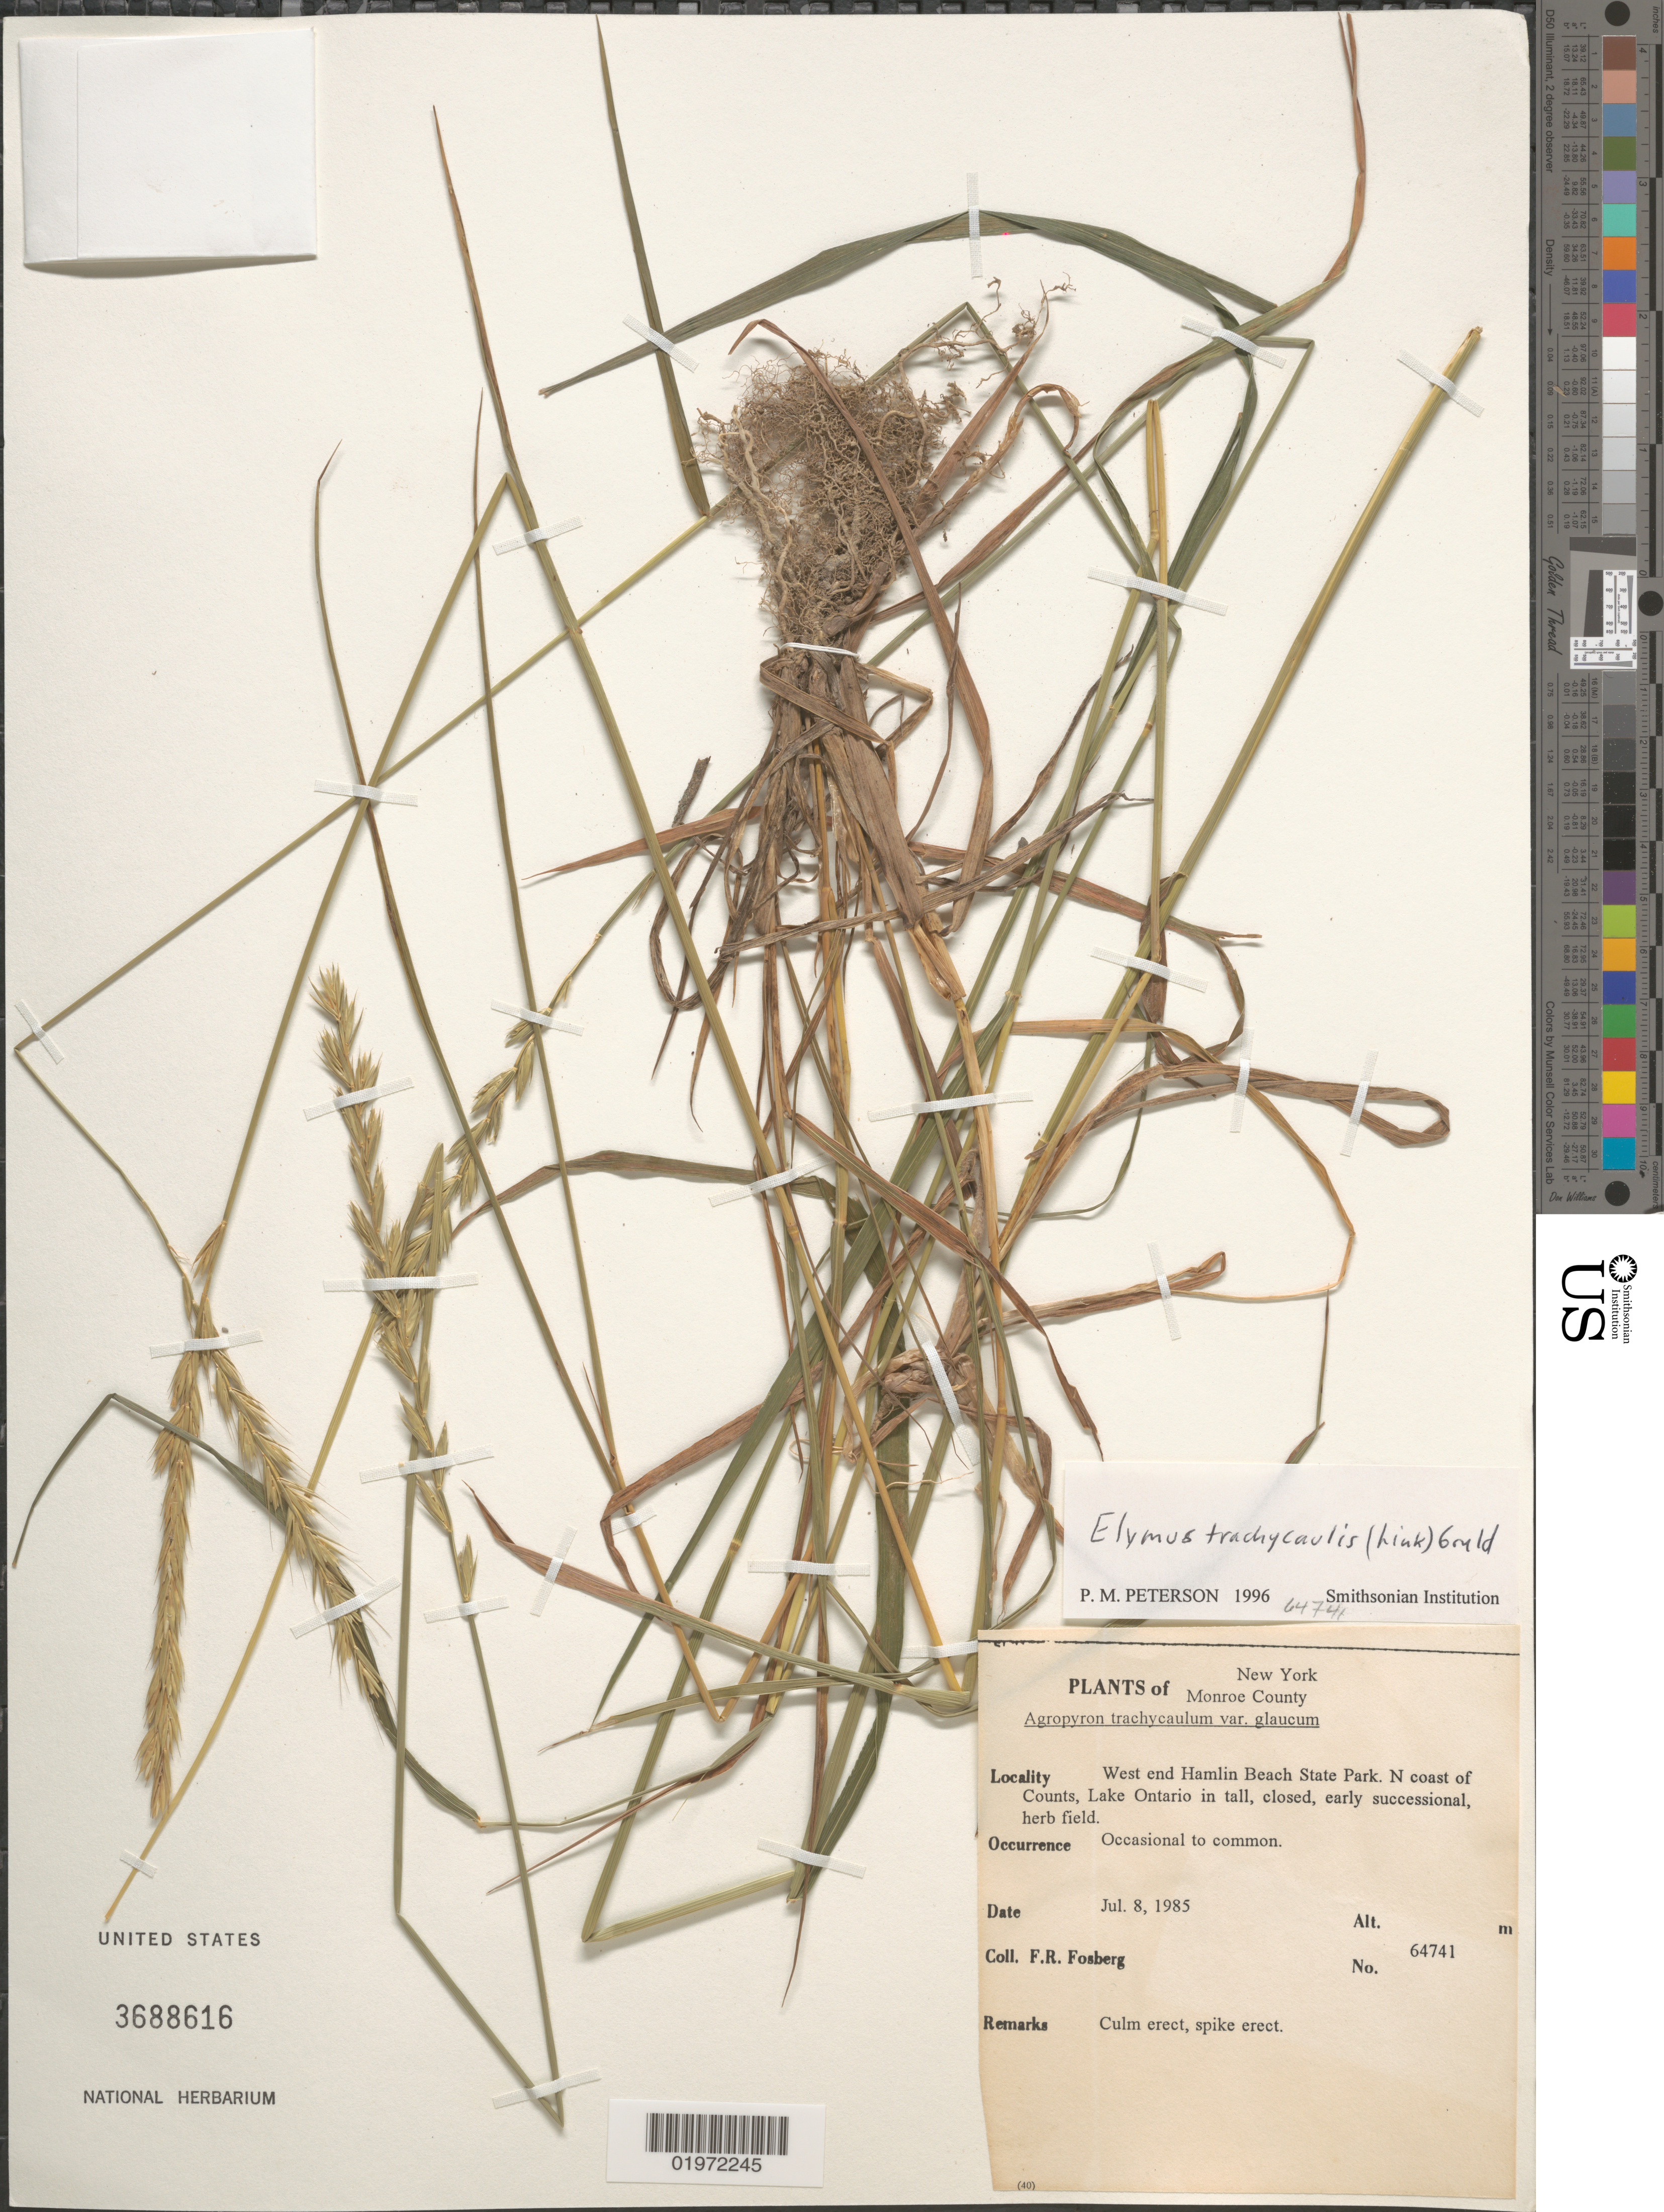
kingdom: Plantae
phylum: Tracheophyta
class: Liliopsida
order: Poales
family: Poaceae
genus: Elymus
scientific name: Elymus trachycaulus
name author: (Link) Gould ex Shinners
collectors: F. R. Fosberg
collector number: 64741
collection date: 1985-07-08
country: United States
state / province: New York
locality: Monroe County. West end Hamlin Beach State Park, N coast of Counts, Lake Ontario in tall, closed, early successional, herb field.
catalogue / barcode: US 3688616